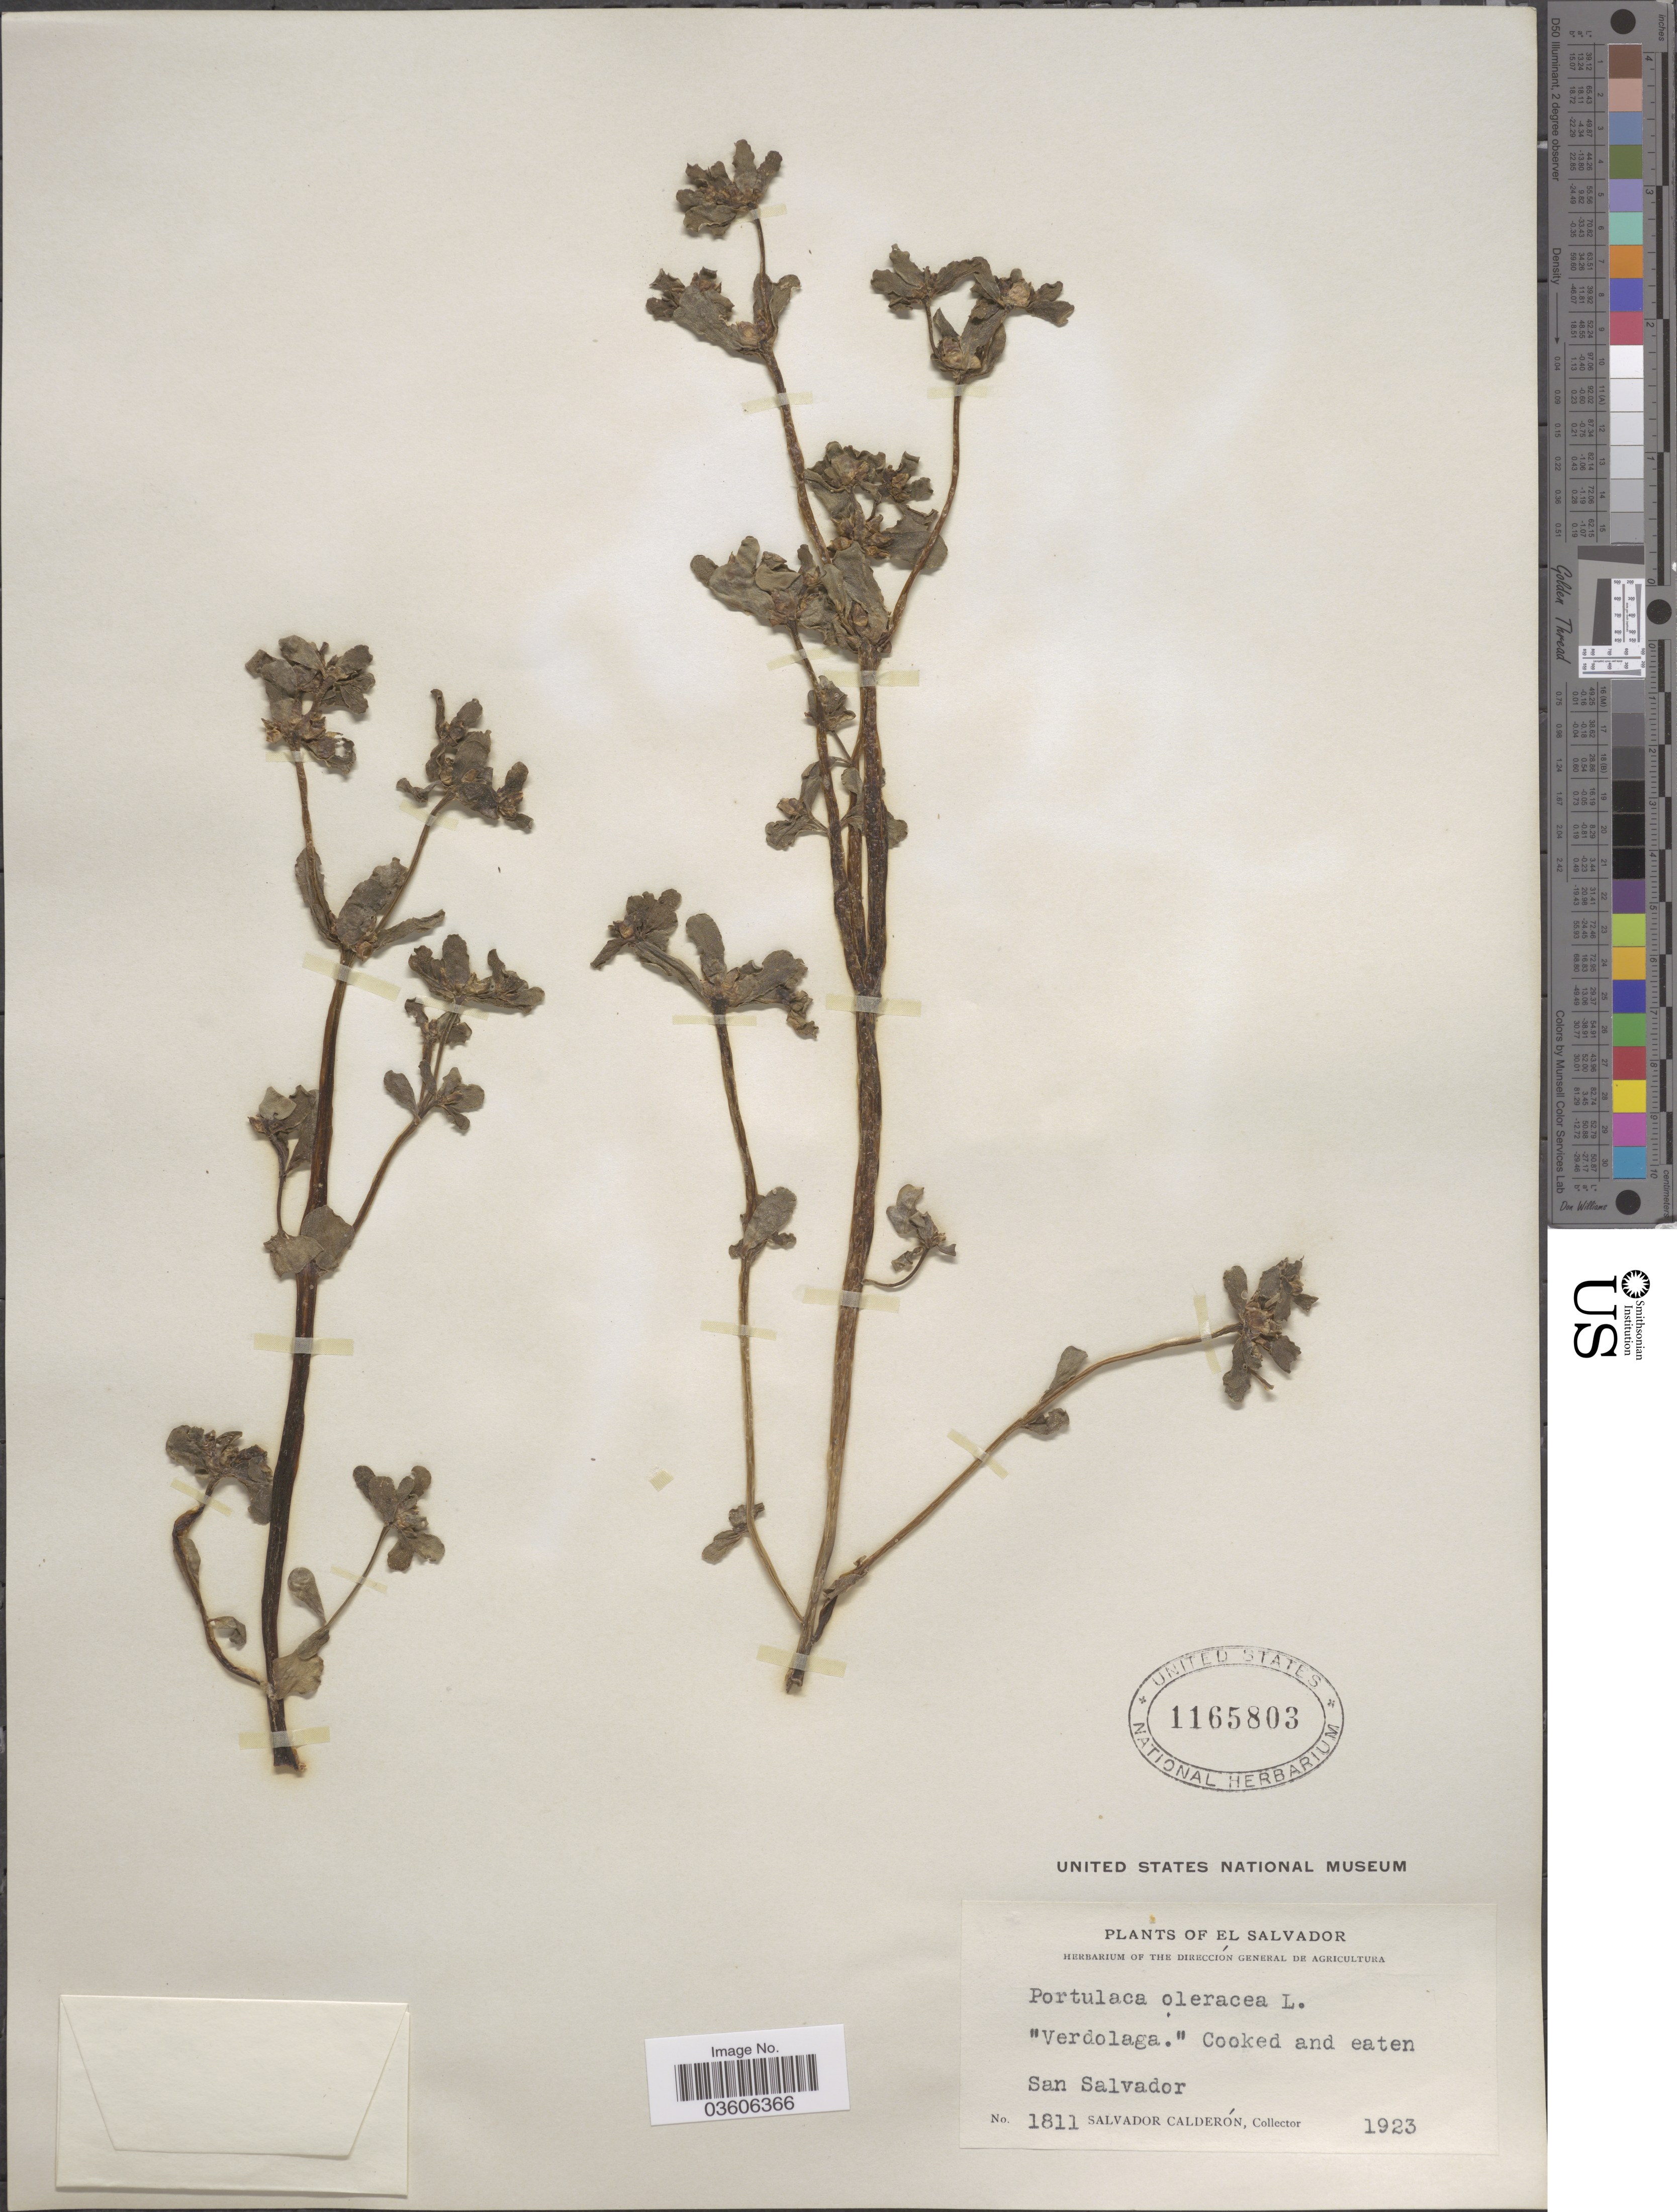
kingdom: Plantae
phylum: Tracheophyta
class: Magnoliopsida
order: Caryophyllales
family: Portulacaceae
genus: Portulaca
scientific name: Portulaca oleracea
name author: L.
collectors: S. Calderón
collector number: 1811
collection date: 1923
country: El Salvador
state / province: San Salvador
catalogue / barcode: US 1165803